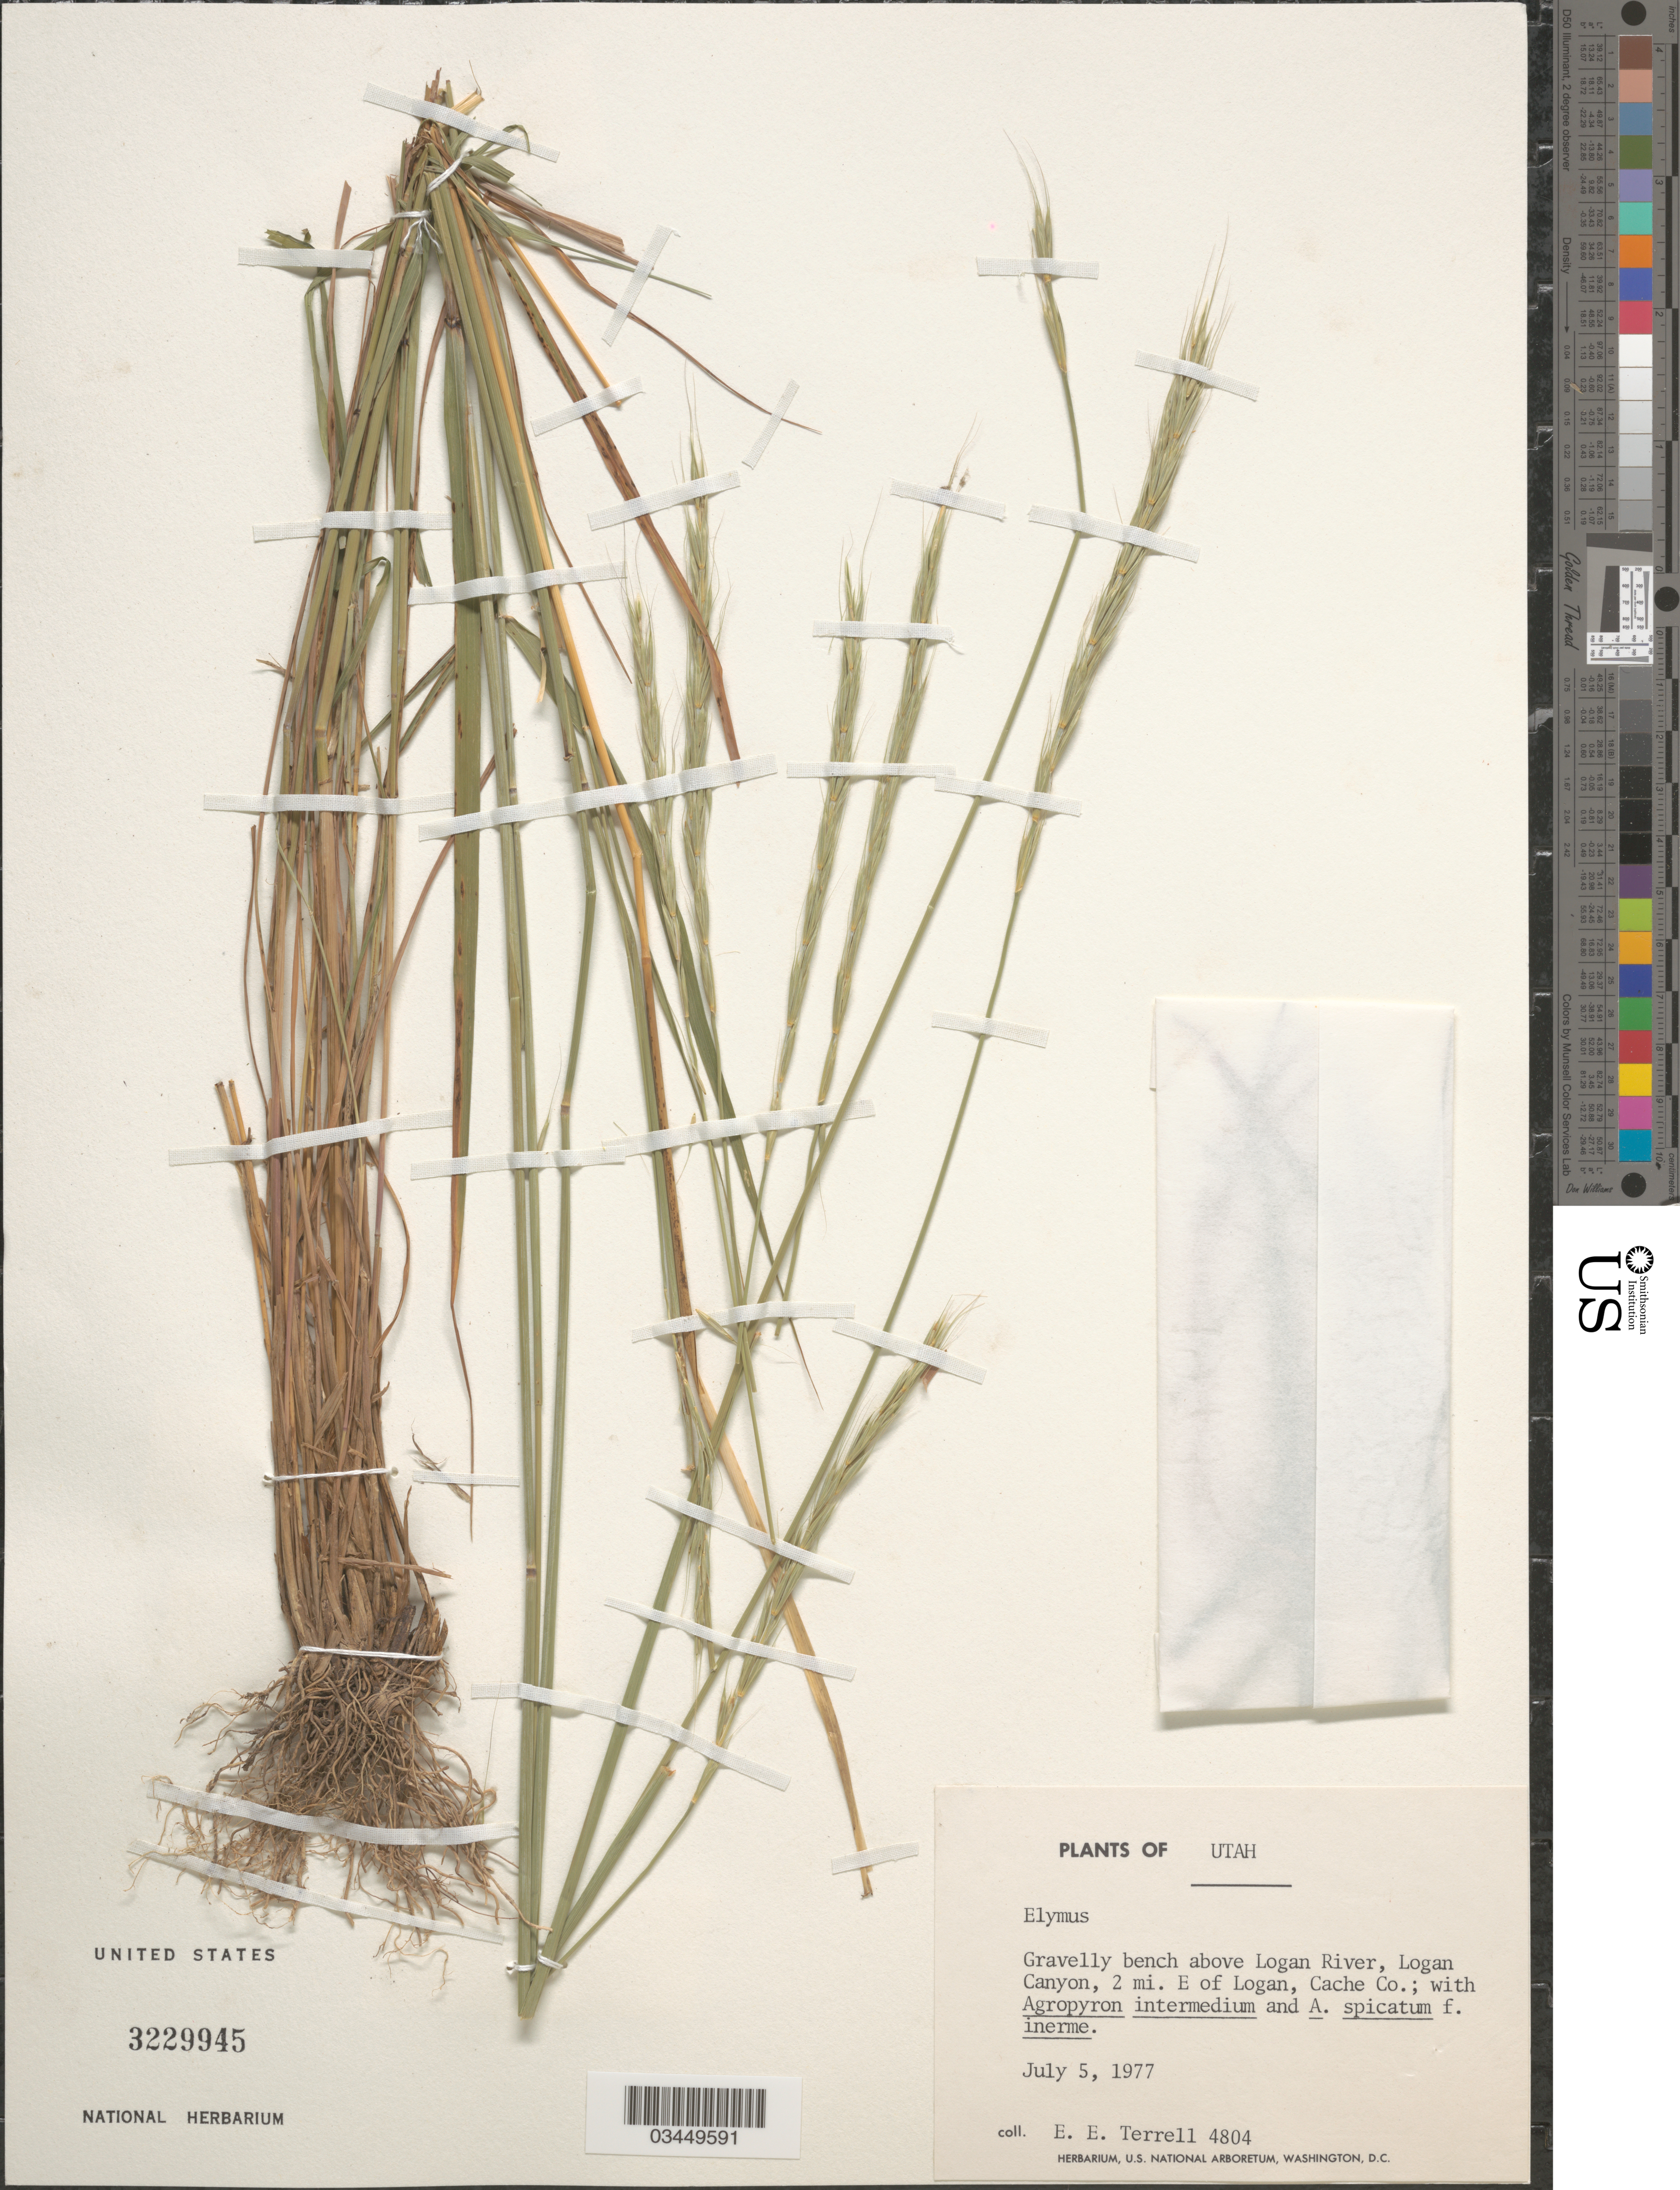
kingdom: Plantae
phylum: Tracheophyta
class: Liliopsida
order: Poales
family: Poaceae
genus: Elymus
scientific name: Elymus sp.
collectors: E. E. Terrell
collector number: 4804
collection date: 1977-07-05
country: United States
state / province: Utah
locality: Gravelly bench above Logan River, Logan Canyon, 2 mi. E of Logan, Cache Co.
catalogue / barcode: US 3229945